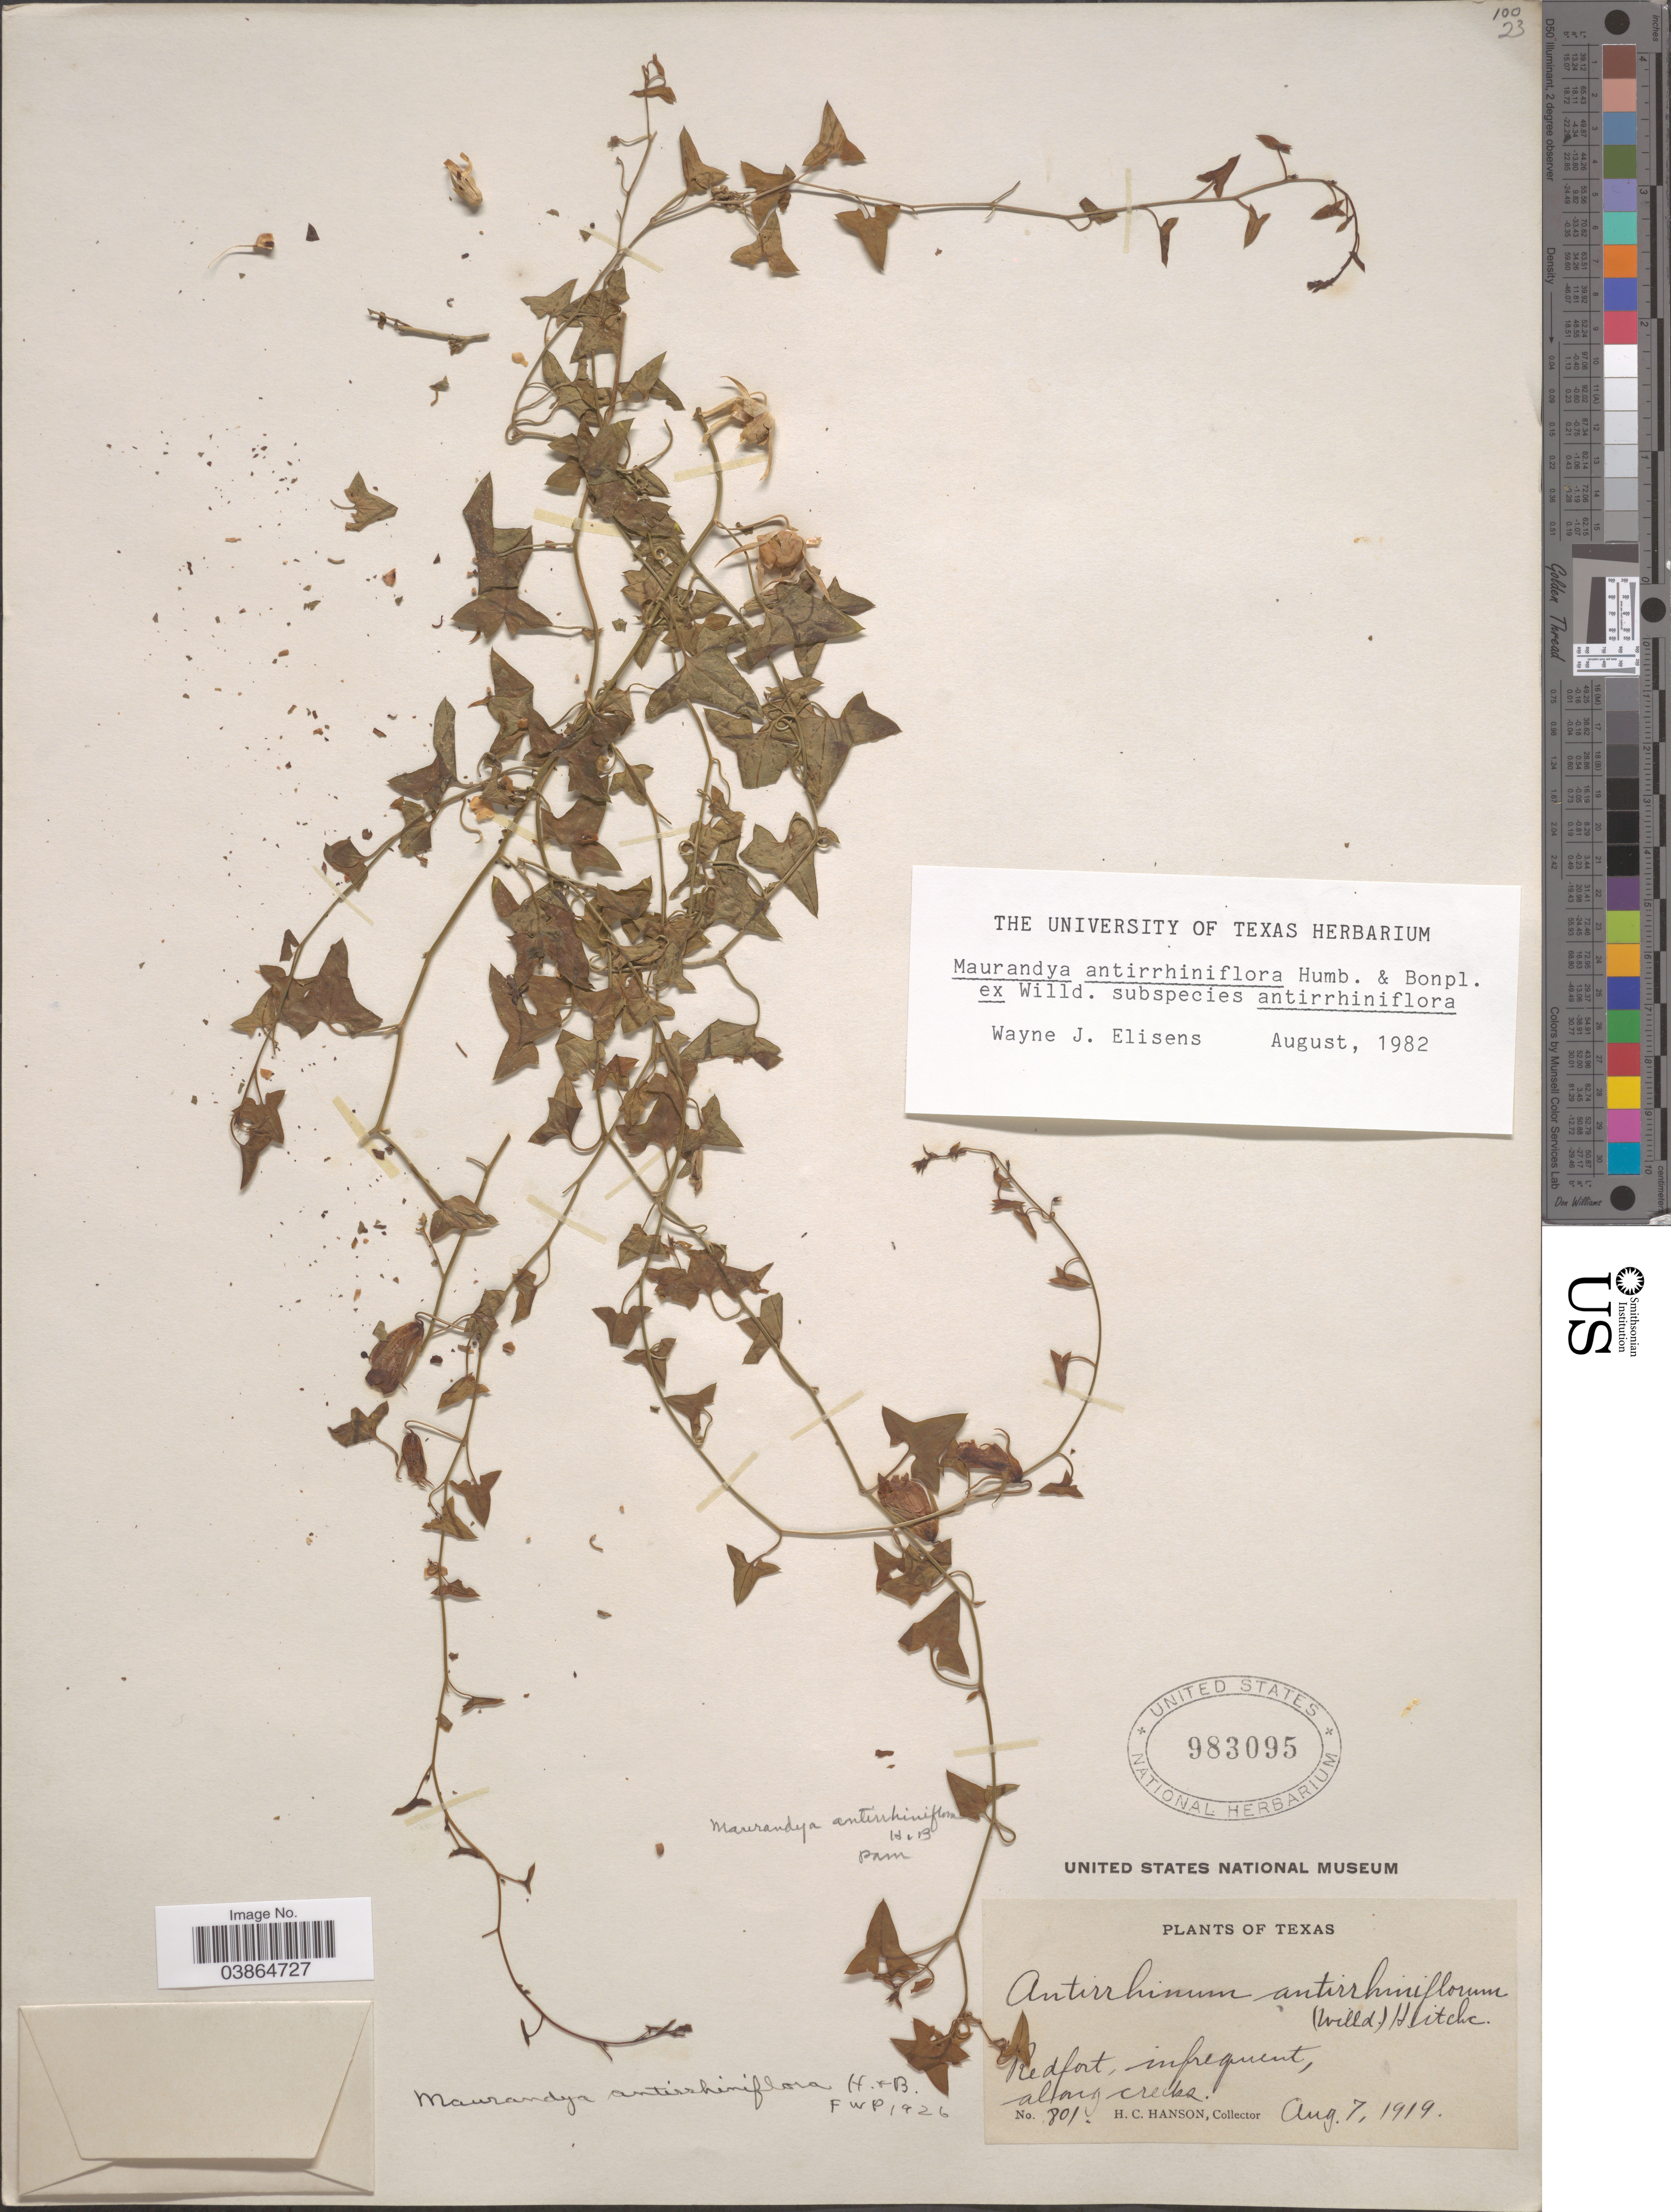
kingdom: Plantae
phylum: Tracheophyta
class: Magnoliopsida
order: Lamiales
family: Plantaginaceae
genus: Maurandya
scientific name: Maurandya antirrhiniflora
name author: Humb. & Bonpl. ex Willd.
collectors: H. Hanson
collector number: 801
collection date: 1919-08-07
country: United States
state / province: Texas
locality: Redfort, infrequent, along creeks.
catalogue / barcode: US 983095